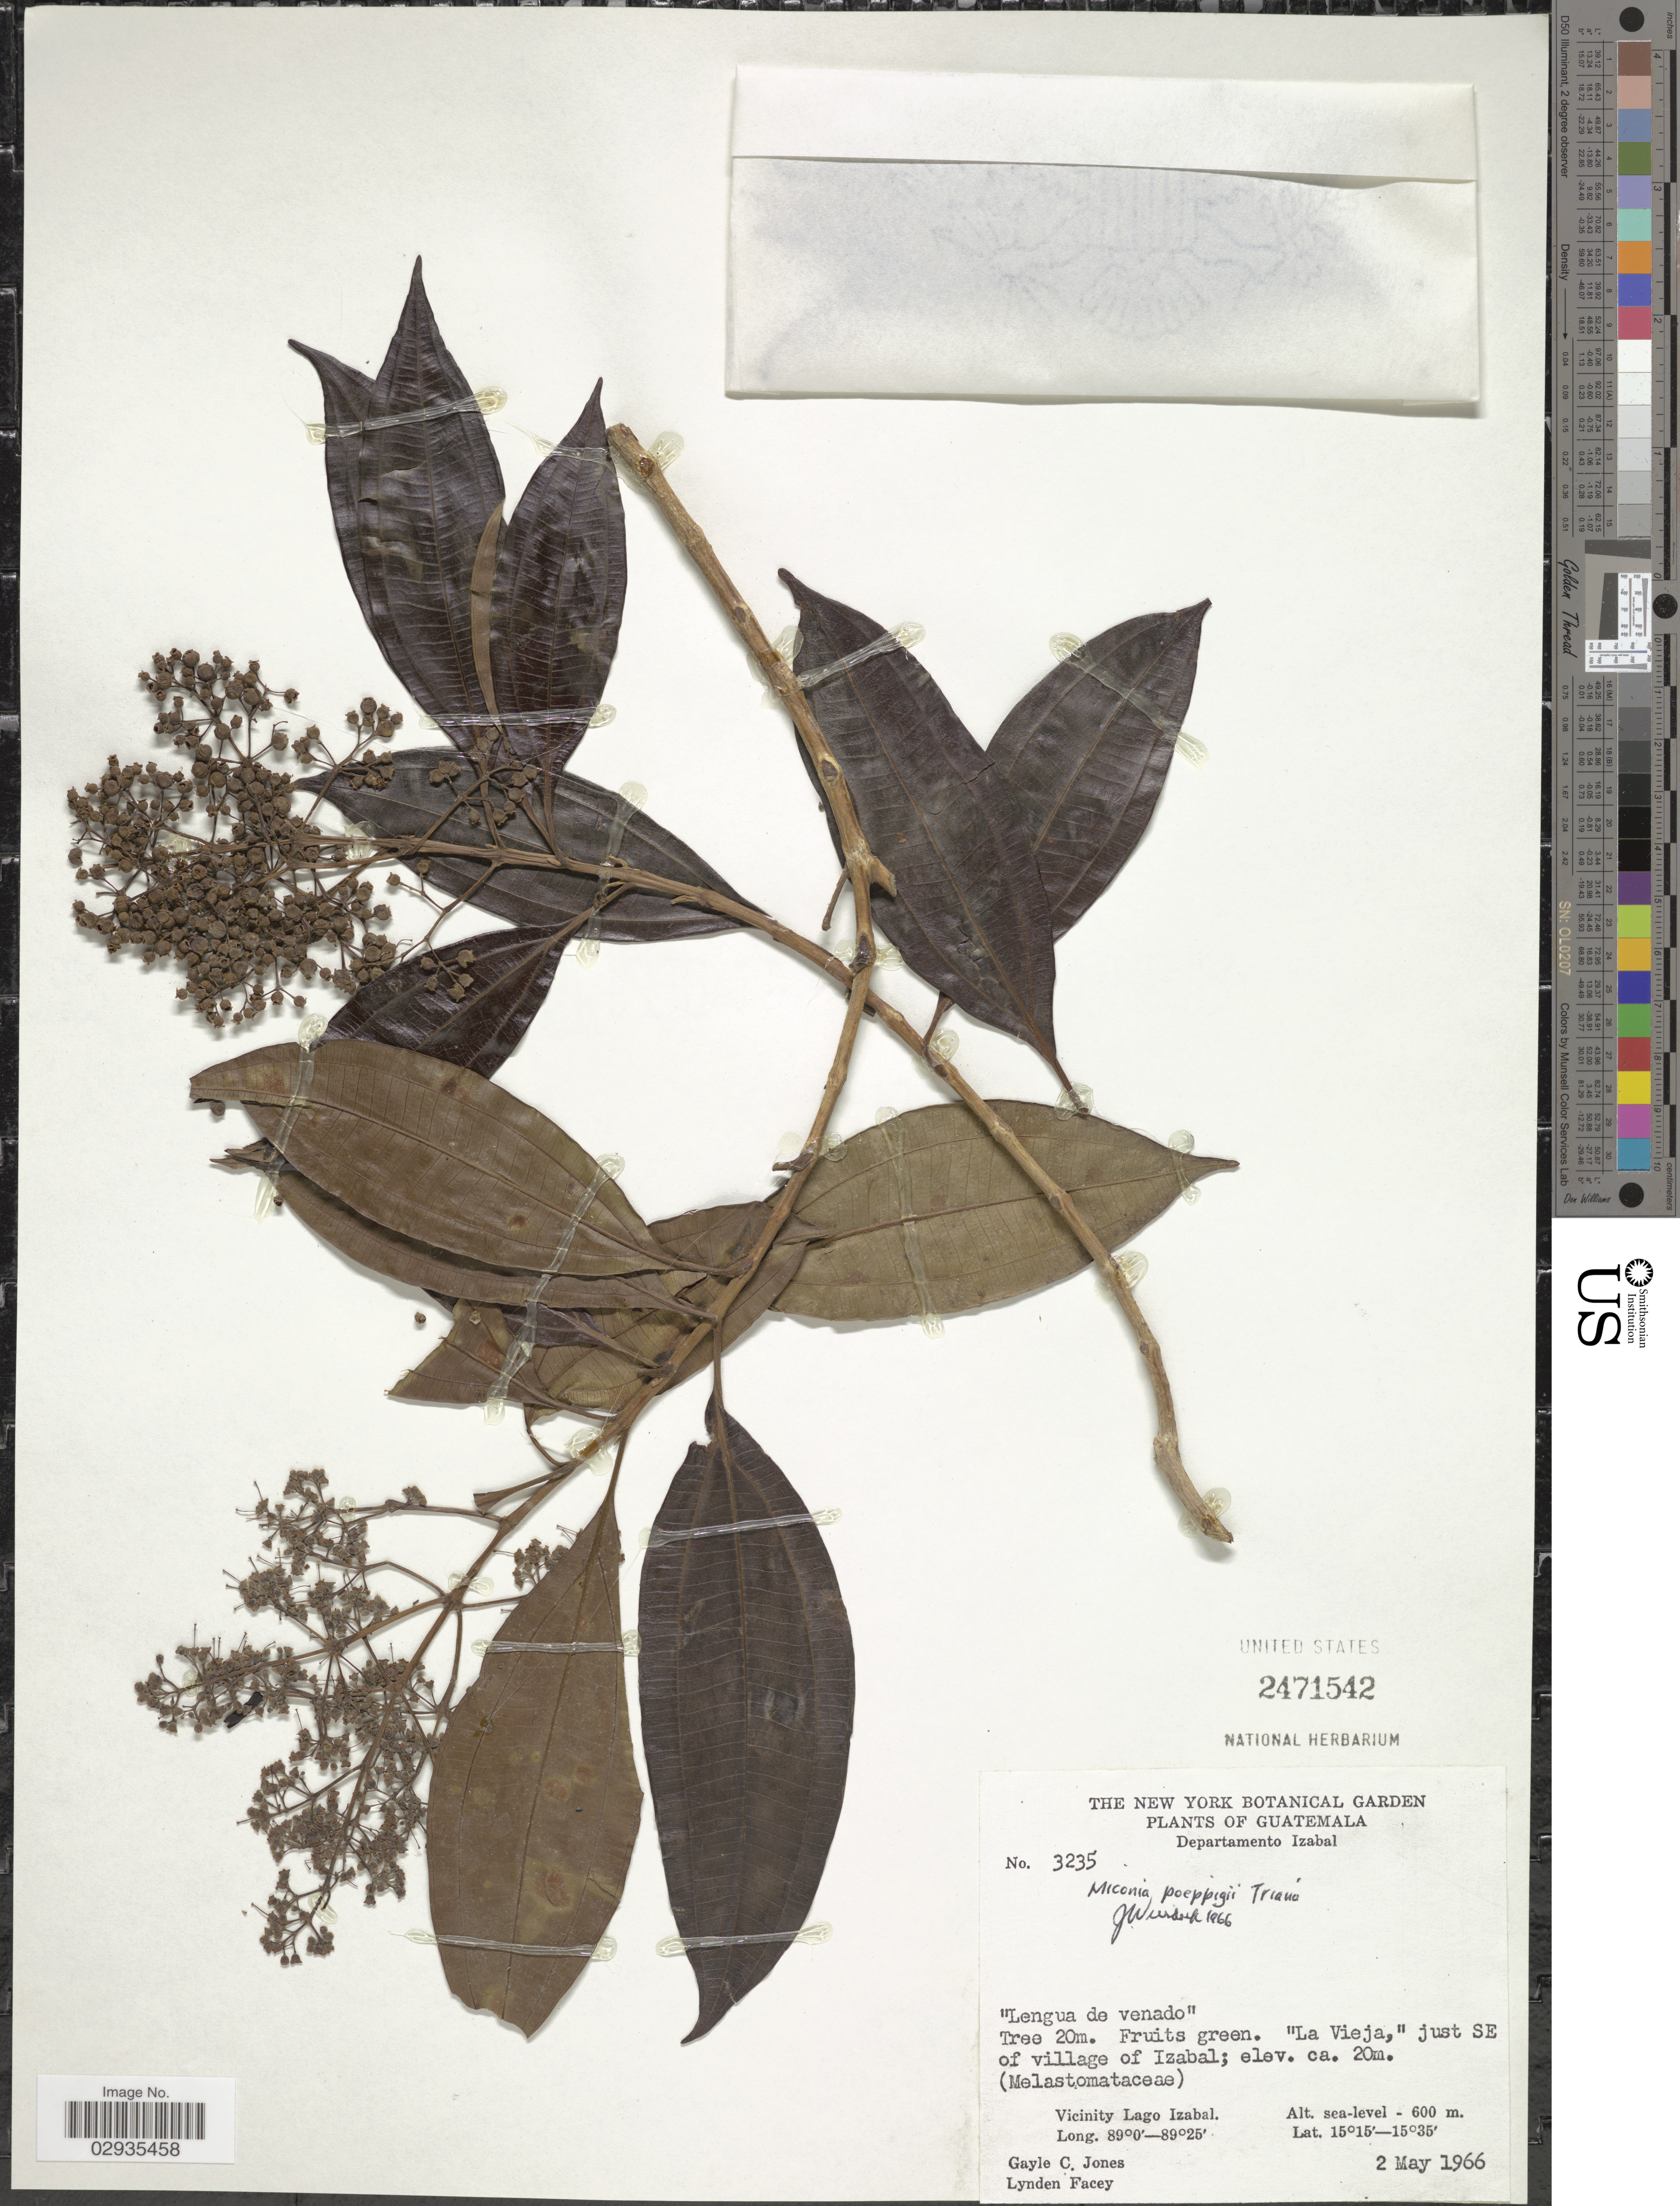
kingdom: Plantae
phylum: Tracheophyta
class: Magnoliopsida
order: Myrtales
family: Melastomataceae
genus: Miconia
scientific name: Miconia poeppigii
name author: Triana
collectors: G. C. Jones & L. Facey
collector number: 3235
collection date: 1966-05-02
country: Guatemala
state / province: Izabal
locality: Departamento Izabal, 'La Vieja,' just SE of village of Izabal, vicinity Lago Izabal.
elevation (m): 0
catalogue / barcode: US 2471542